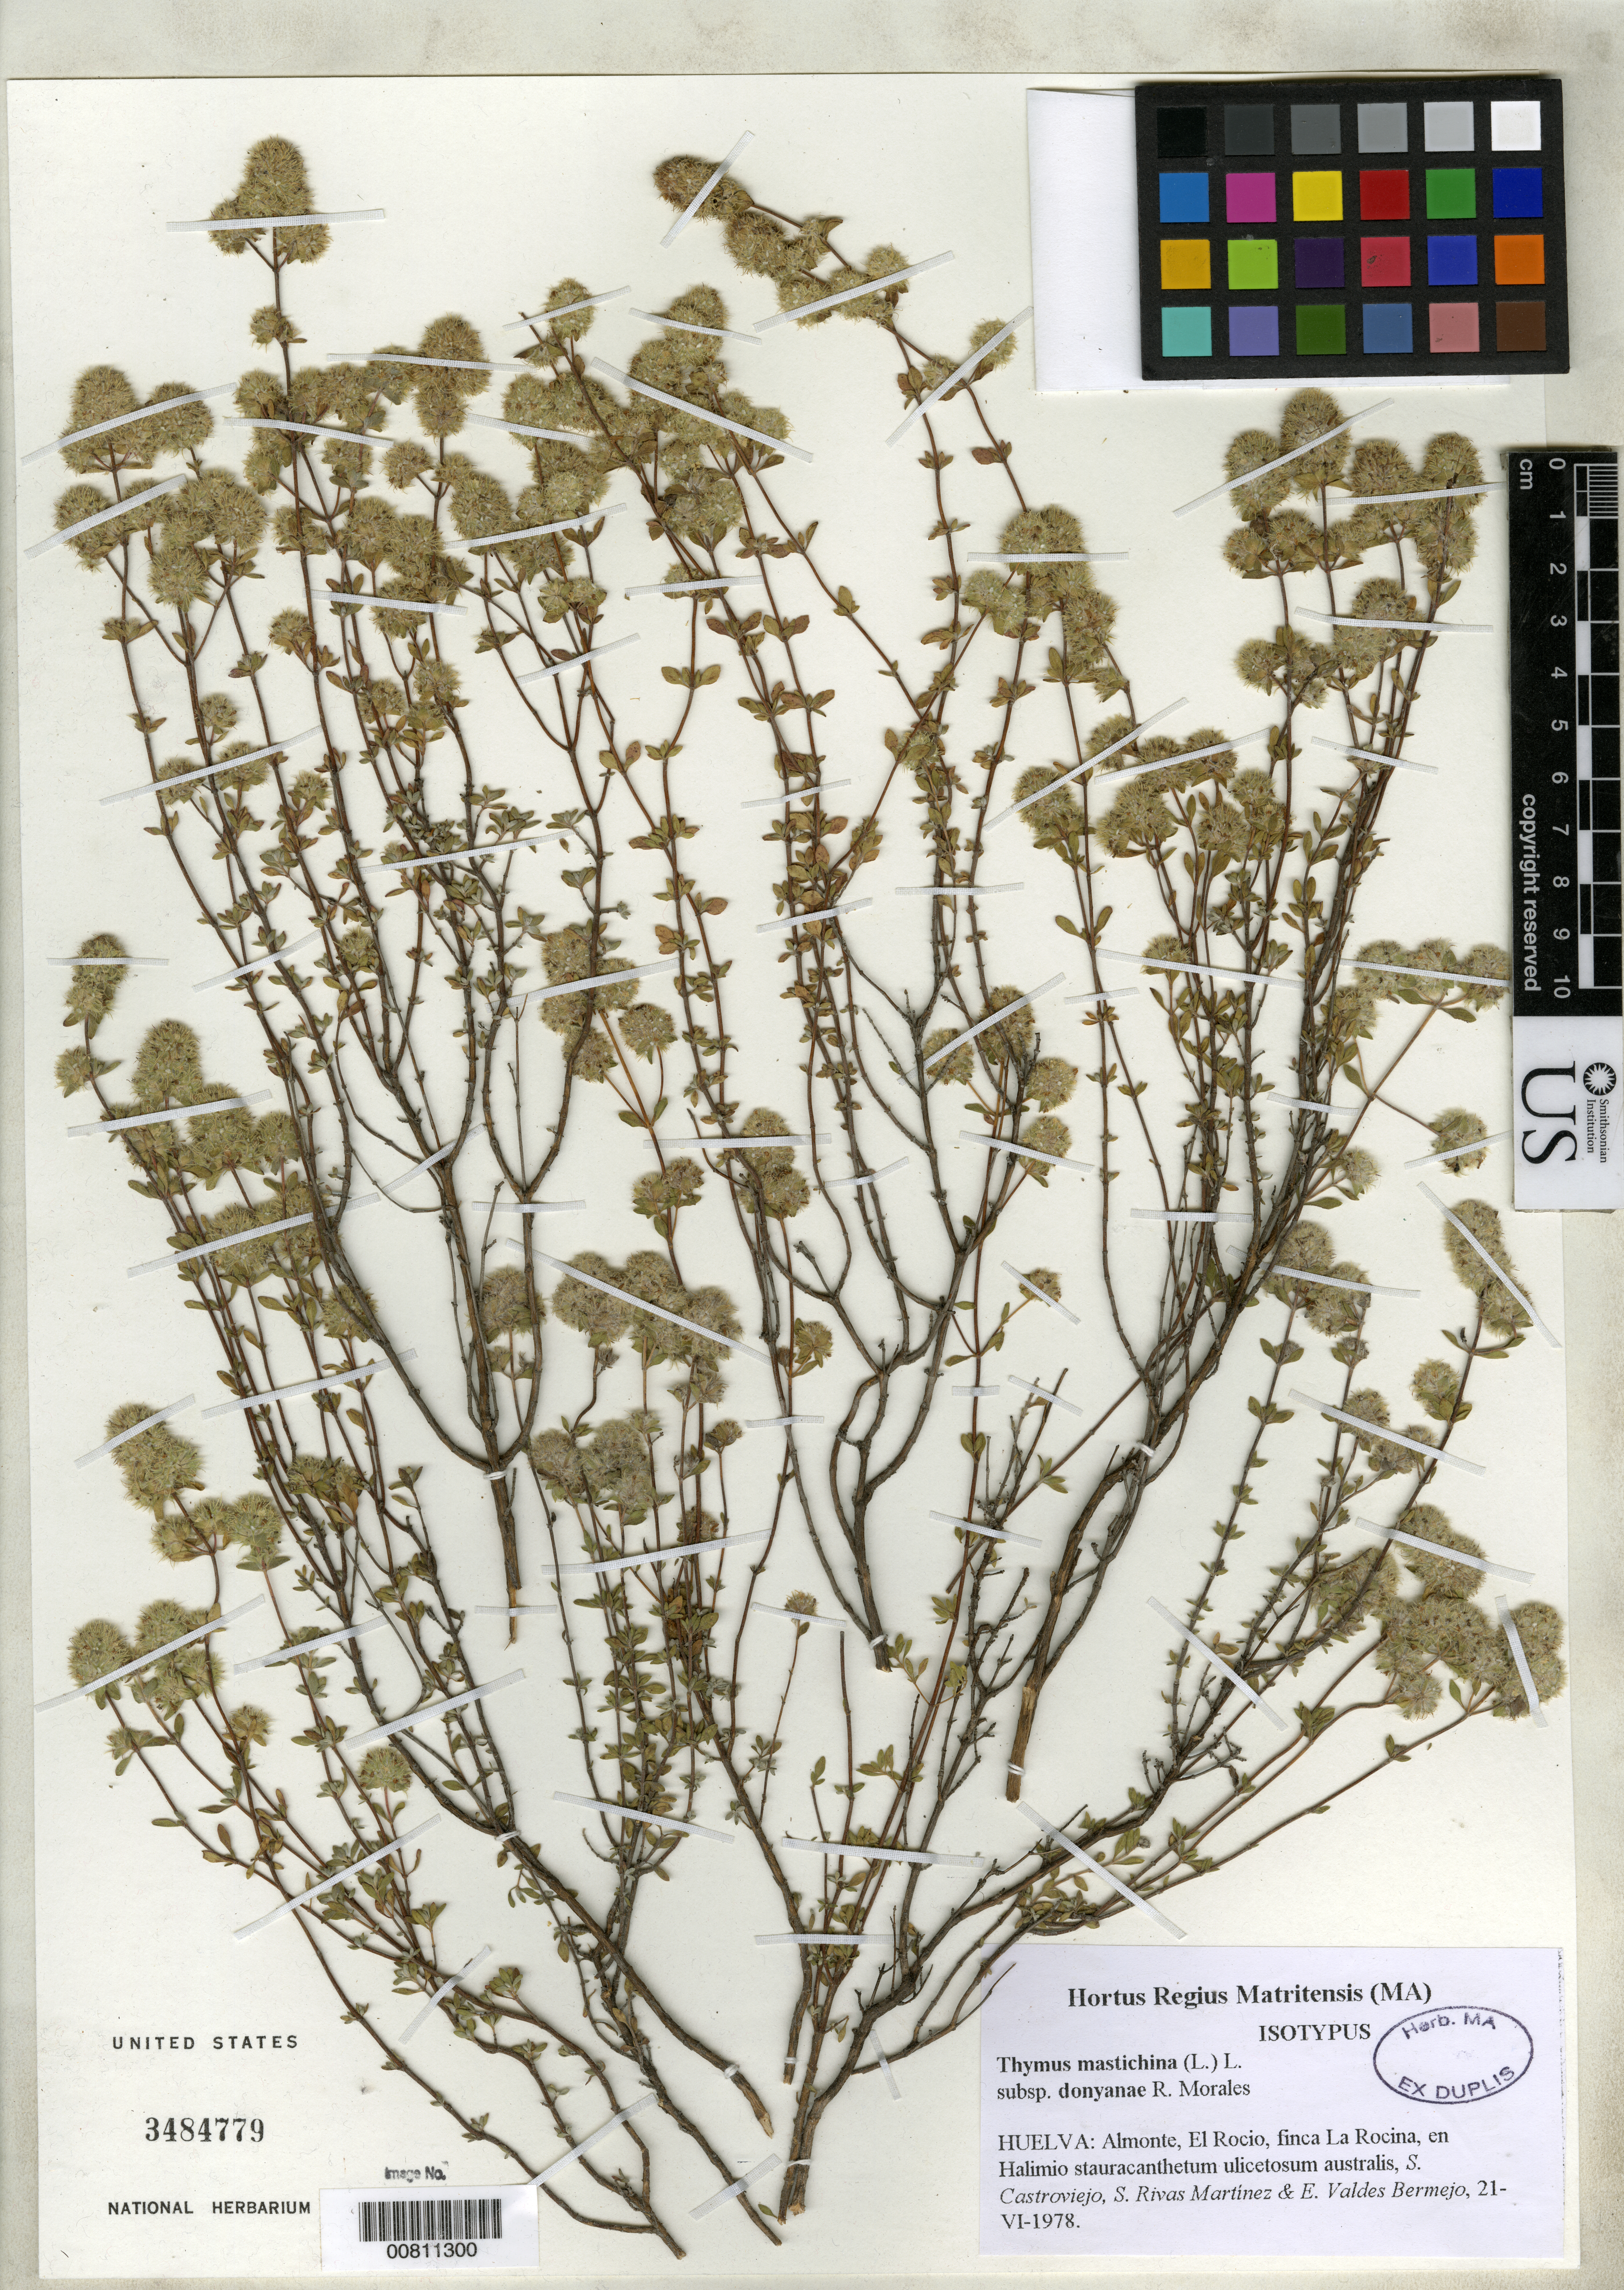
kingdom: Plantae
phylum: Tracheophyta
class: Magnoliopsida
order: Lamiales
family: Lamiaceae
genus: Thymus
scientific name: Thymus mastichina subsp. donyanae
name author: Morales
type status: Isotype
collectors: S. Castroviejo, S. Rivas Martinez & E. Valdes Bermejo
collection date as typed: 21 Jun 1978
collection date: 1978-06-21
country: Spain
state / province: Andalucia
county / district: Huelva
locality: Huelva: Almonte, El Rocio, finca la rocina, en Halimio stauracanthetum ulicetosum australis.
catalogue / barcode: US 3484779